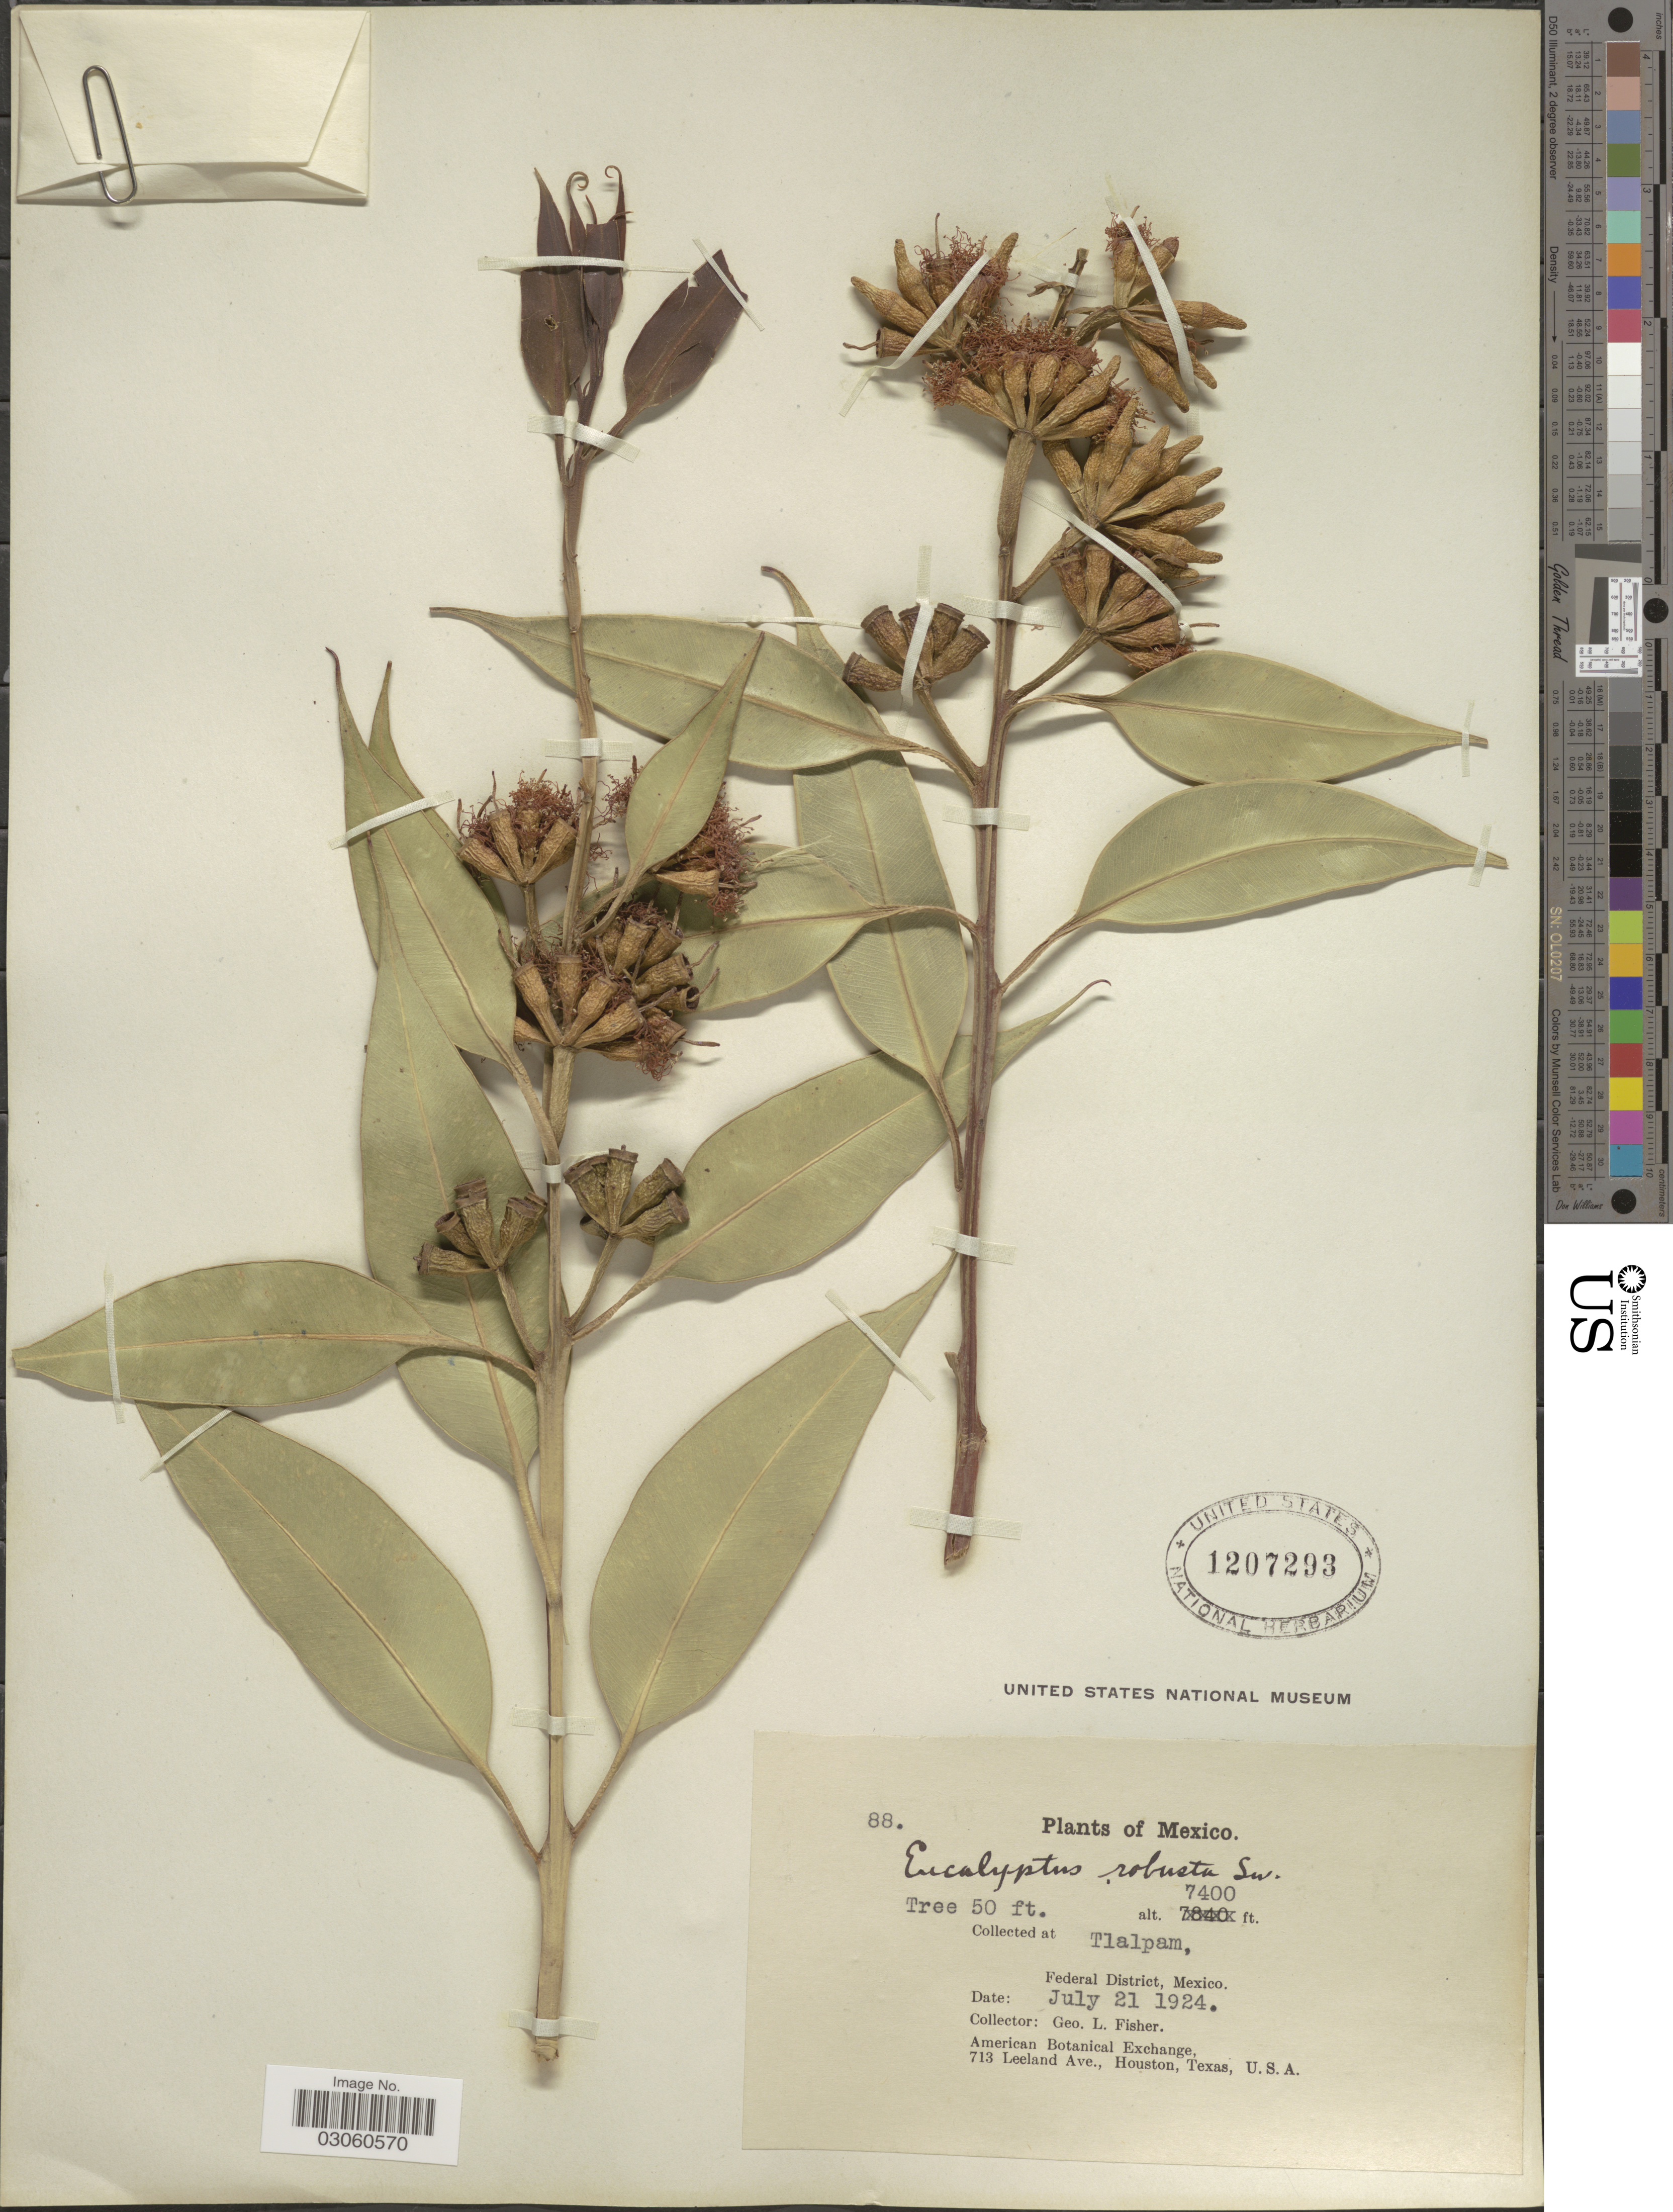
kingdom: Plantae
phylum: Tracheophyta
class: Magnoliopsida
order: Myrtales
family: Myrtaceae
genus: Eucalyptus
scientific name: Eucalyptus robusta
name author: Sm.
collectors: G. L. Fisher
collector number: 88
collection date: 1924-07-21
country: Mexico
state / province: Distrito Federal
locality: Tlalpam.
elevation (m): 2256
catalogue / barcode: US 1207293